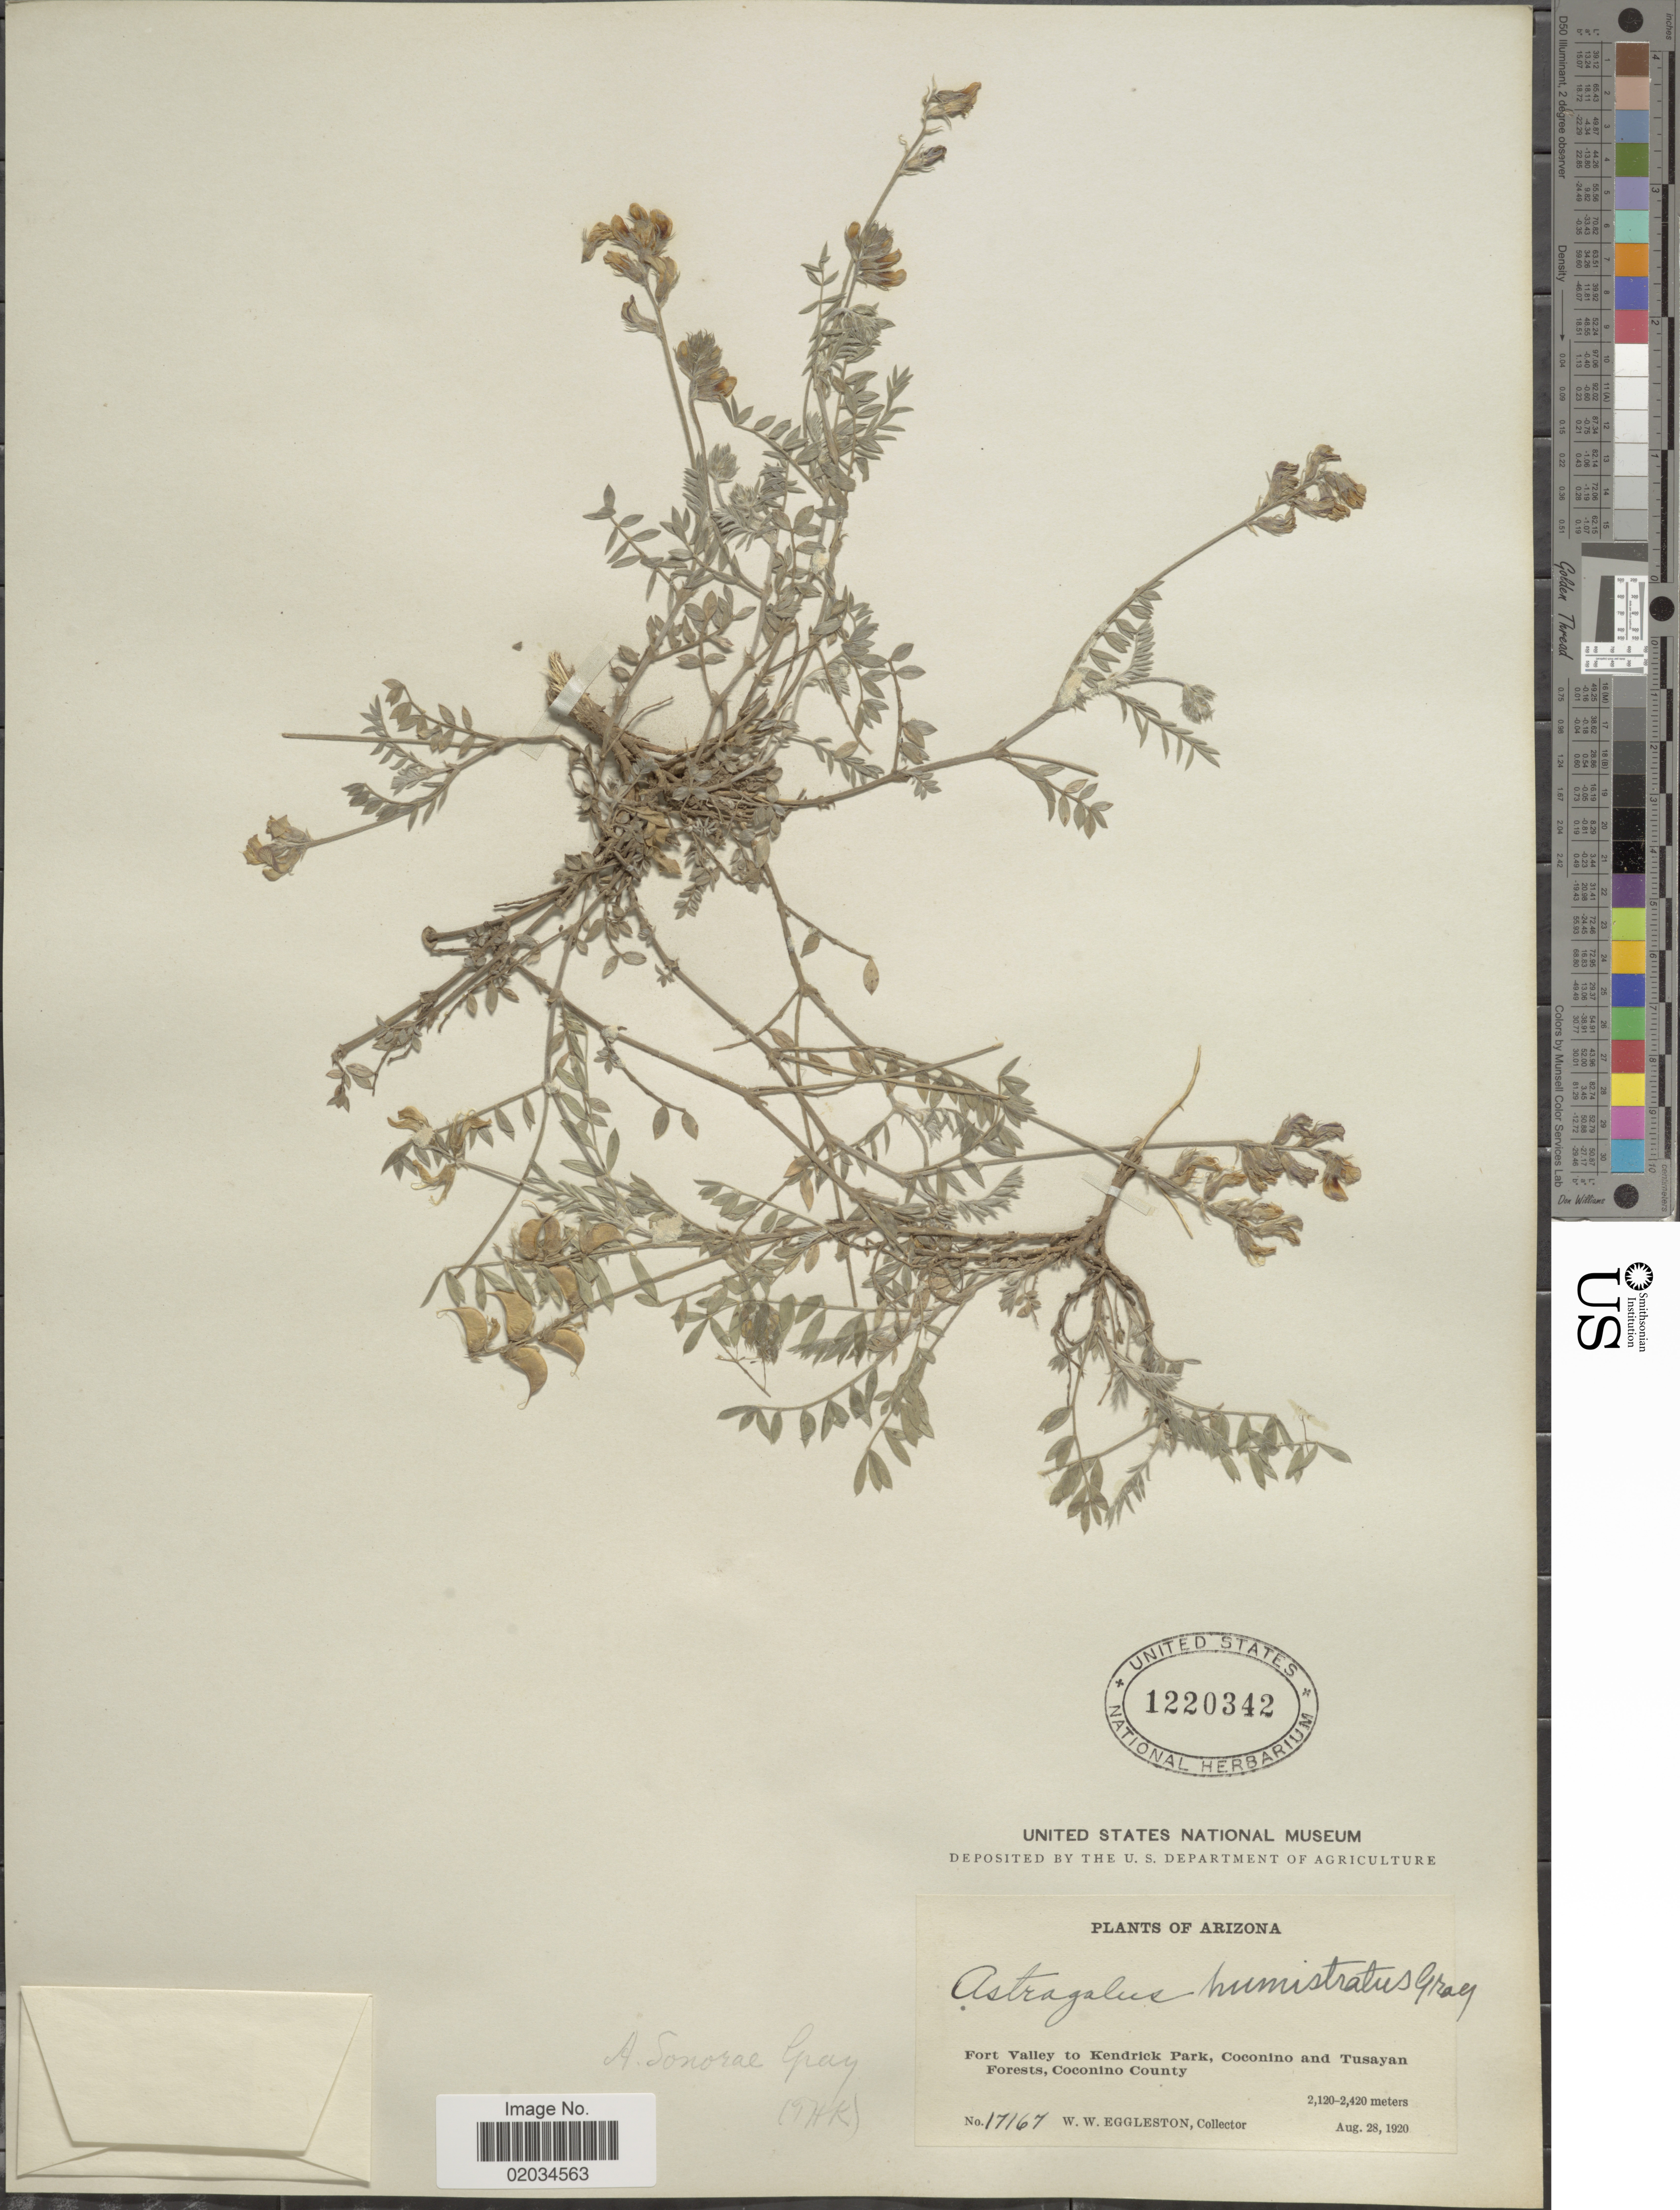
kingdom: Plantae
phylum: Tracheophyta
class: Magnoliopsida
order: Fabales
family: Fabaceae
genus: Astragalus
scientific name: Astragalus sonorae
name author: A. Gray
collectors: W. W. Eggleston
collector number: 17167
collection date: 1920-08-28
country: United States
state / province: Arizona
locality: Fort Valley to Kendrick Park, Coconino and Tusayan Forests, Coconino County.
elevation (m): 2120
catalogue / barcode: US 1220342